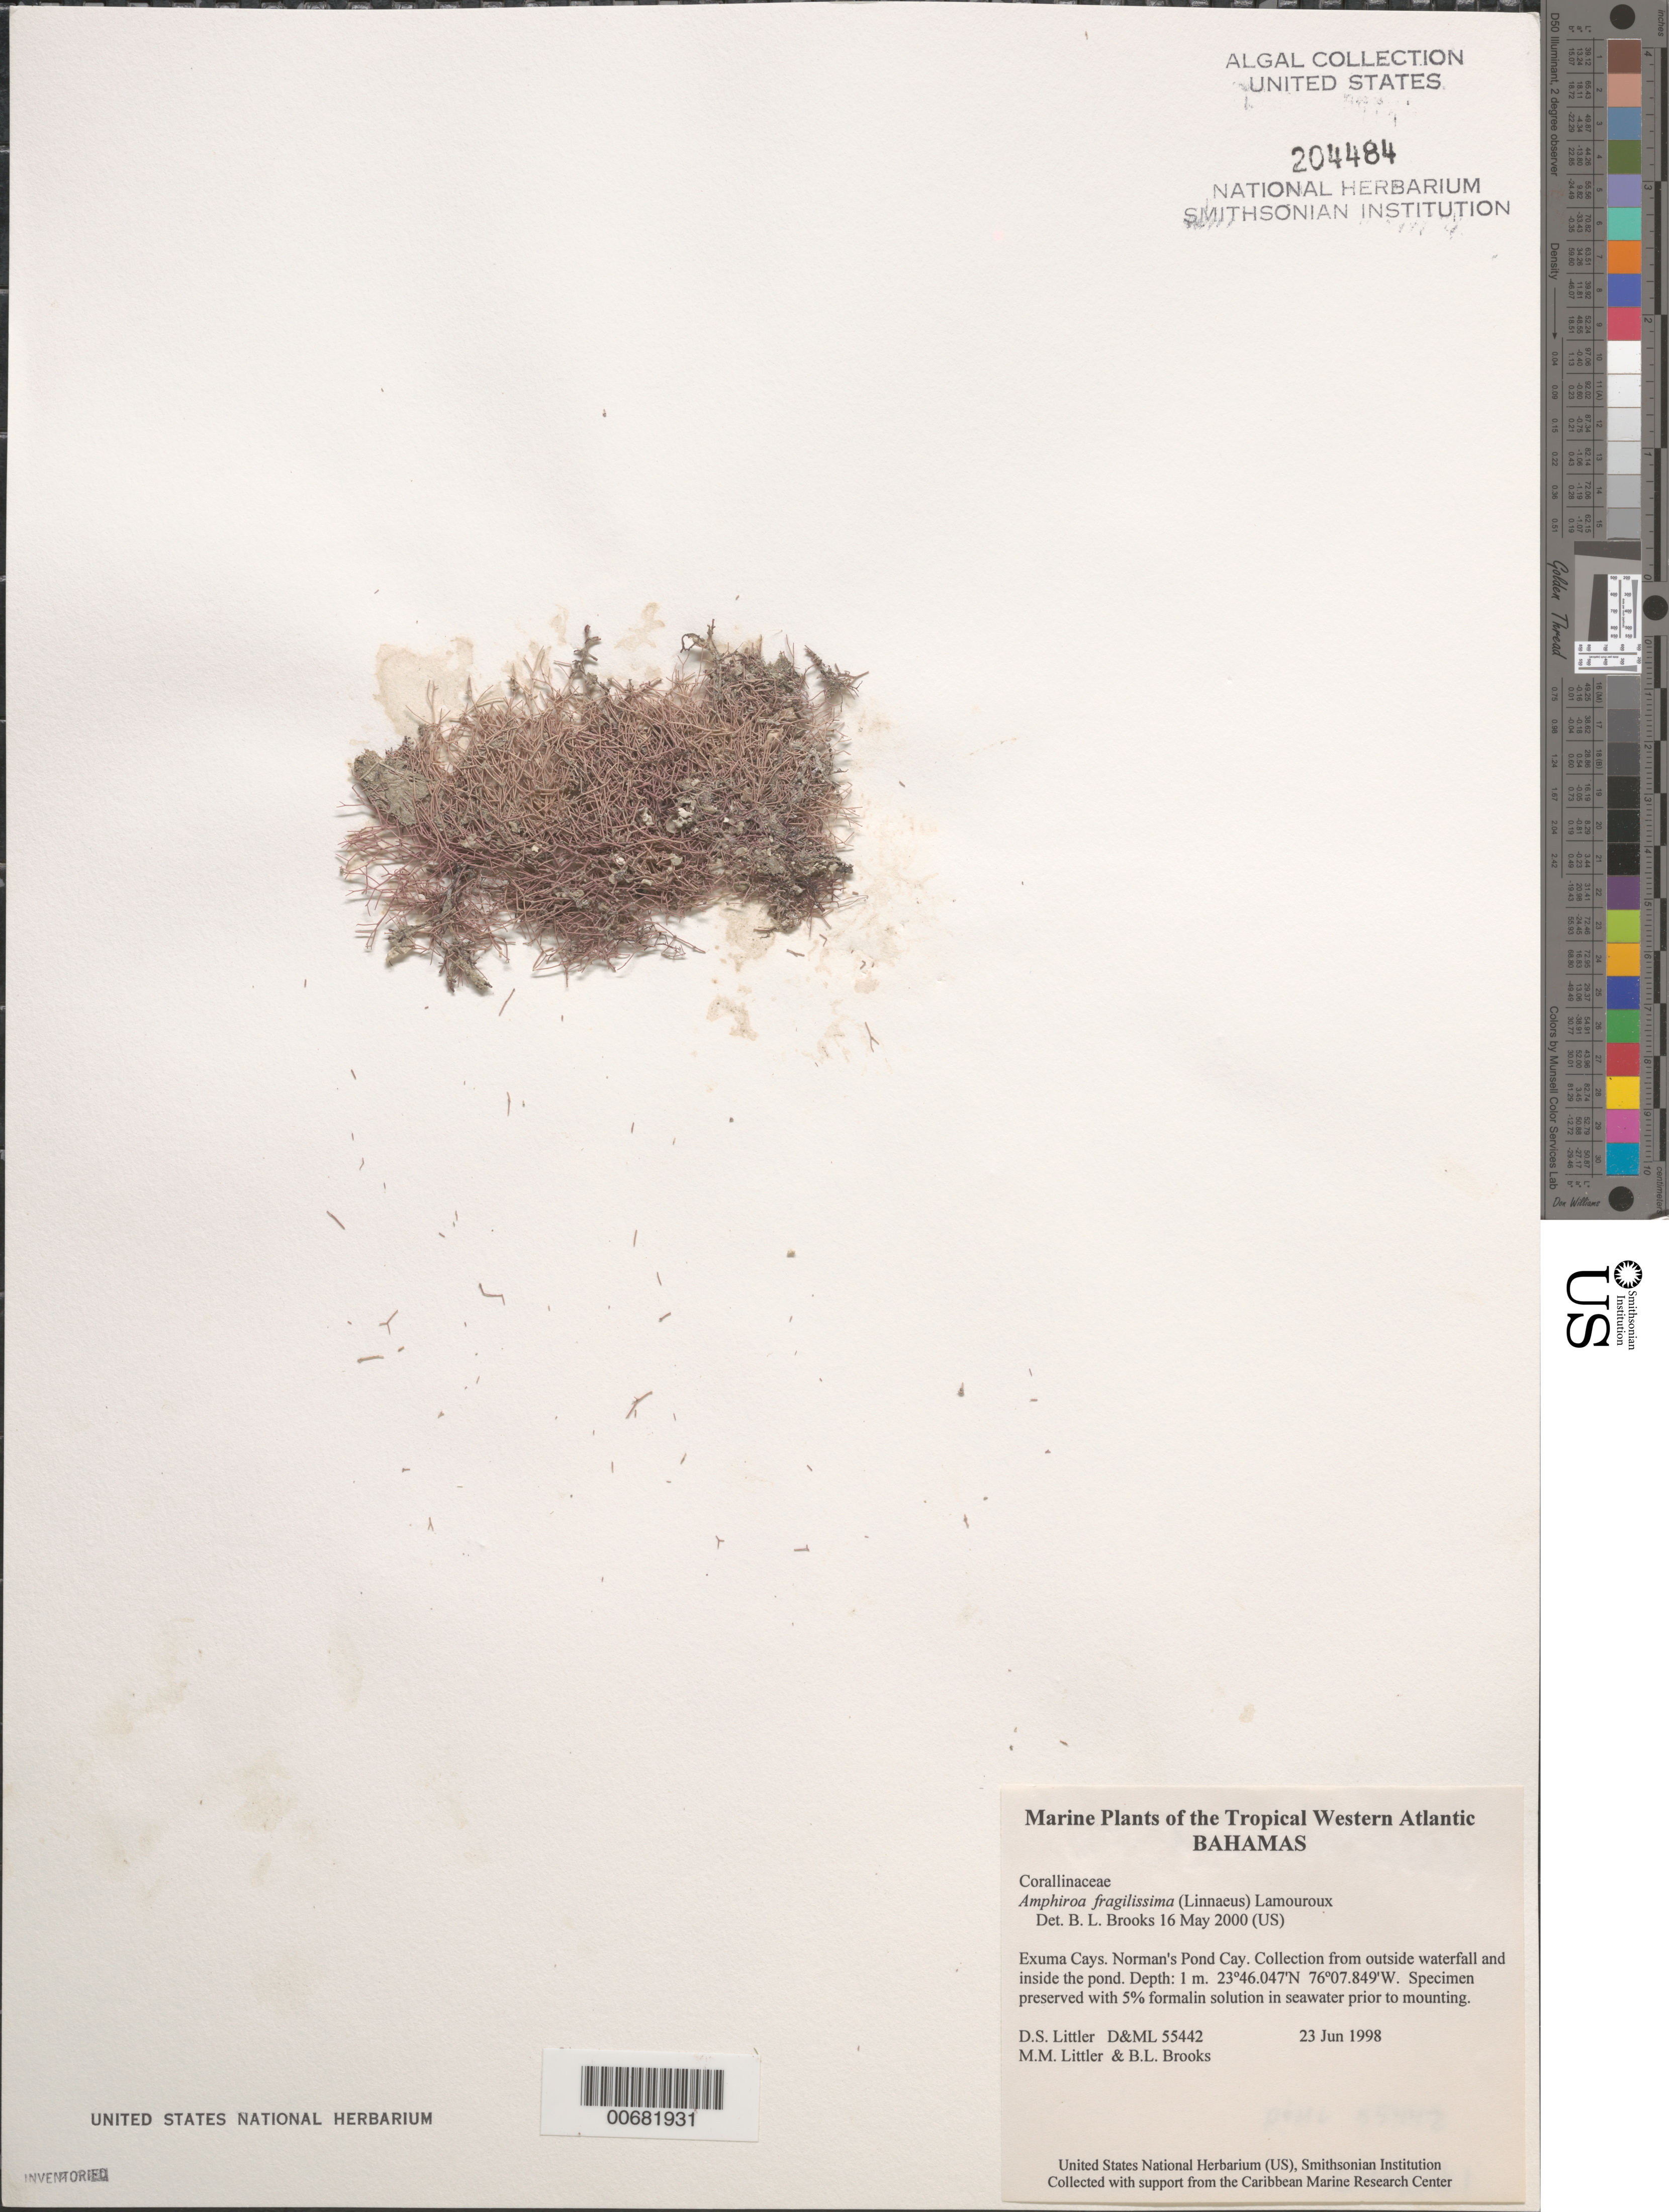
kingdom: Plantae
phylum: Rhodophyta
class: Florideophyceae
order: Corallinales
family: Lithophyllaceae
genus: Amphiroa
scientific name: Amphiroa fragilissima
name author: (L.) J.V.Lamouroux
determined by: Brooks, B. L., (BOT), Smithsonian Institution - National Museum of Natural History (UNITED STATES)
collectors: D. S. Littler, M. M. Littler & B. Brooks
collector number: D&ML 55442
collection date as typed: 23 Jun 1998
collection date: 1998-06-23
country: Bahamas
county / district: Exuma District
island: Norman's Pond Cay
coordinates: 23 46.047' N, 76 07.849' W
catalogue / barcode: US 204484